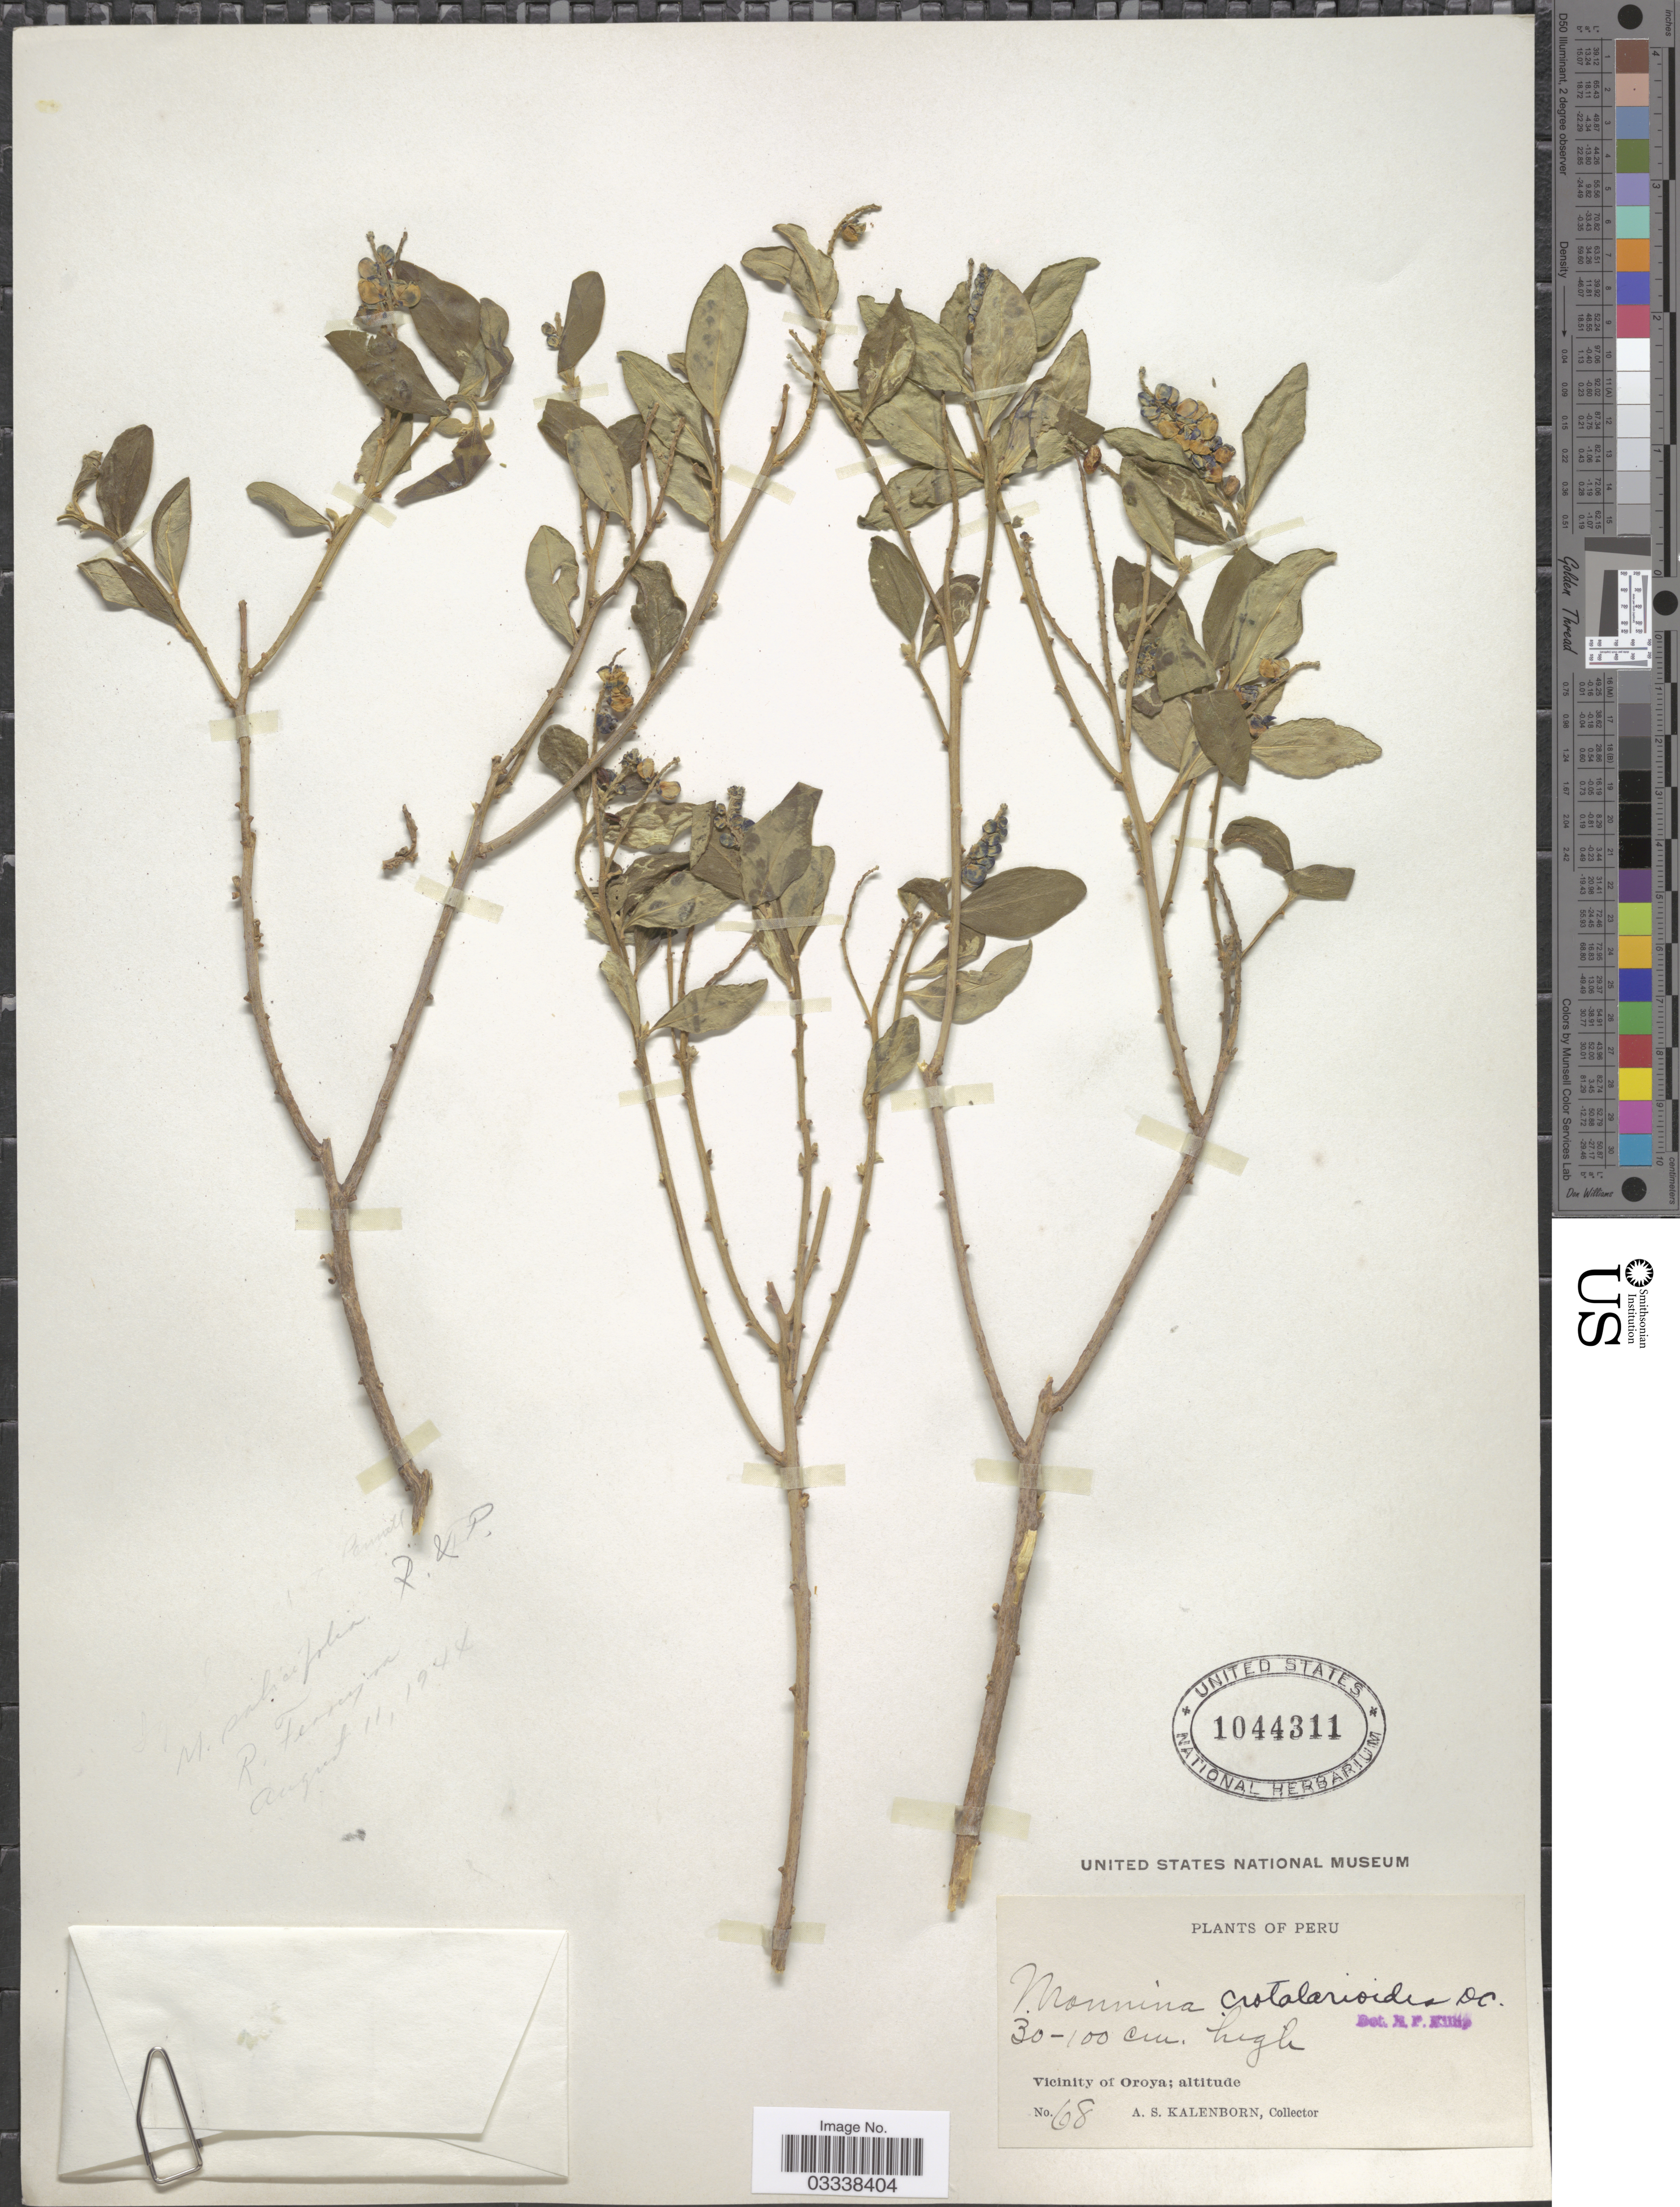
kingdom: Plantae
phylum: Tracheophyta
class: Magnoliopsida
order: Fabales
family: Polygalaceae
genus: Monnina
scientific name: Monnina salicifolia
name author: Ruiz & Pav.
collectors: A. Kalenborn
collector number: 68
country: Peru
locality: Vicinity of Oroya.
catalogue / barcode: US 1044311